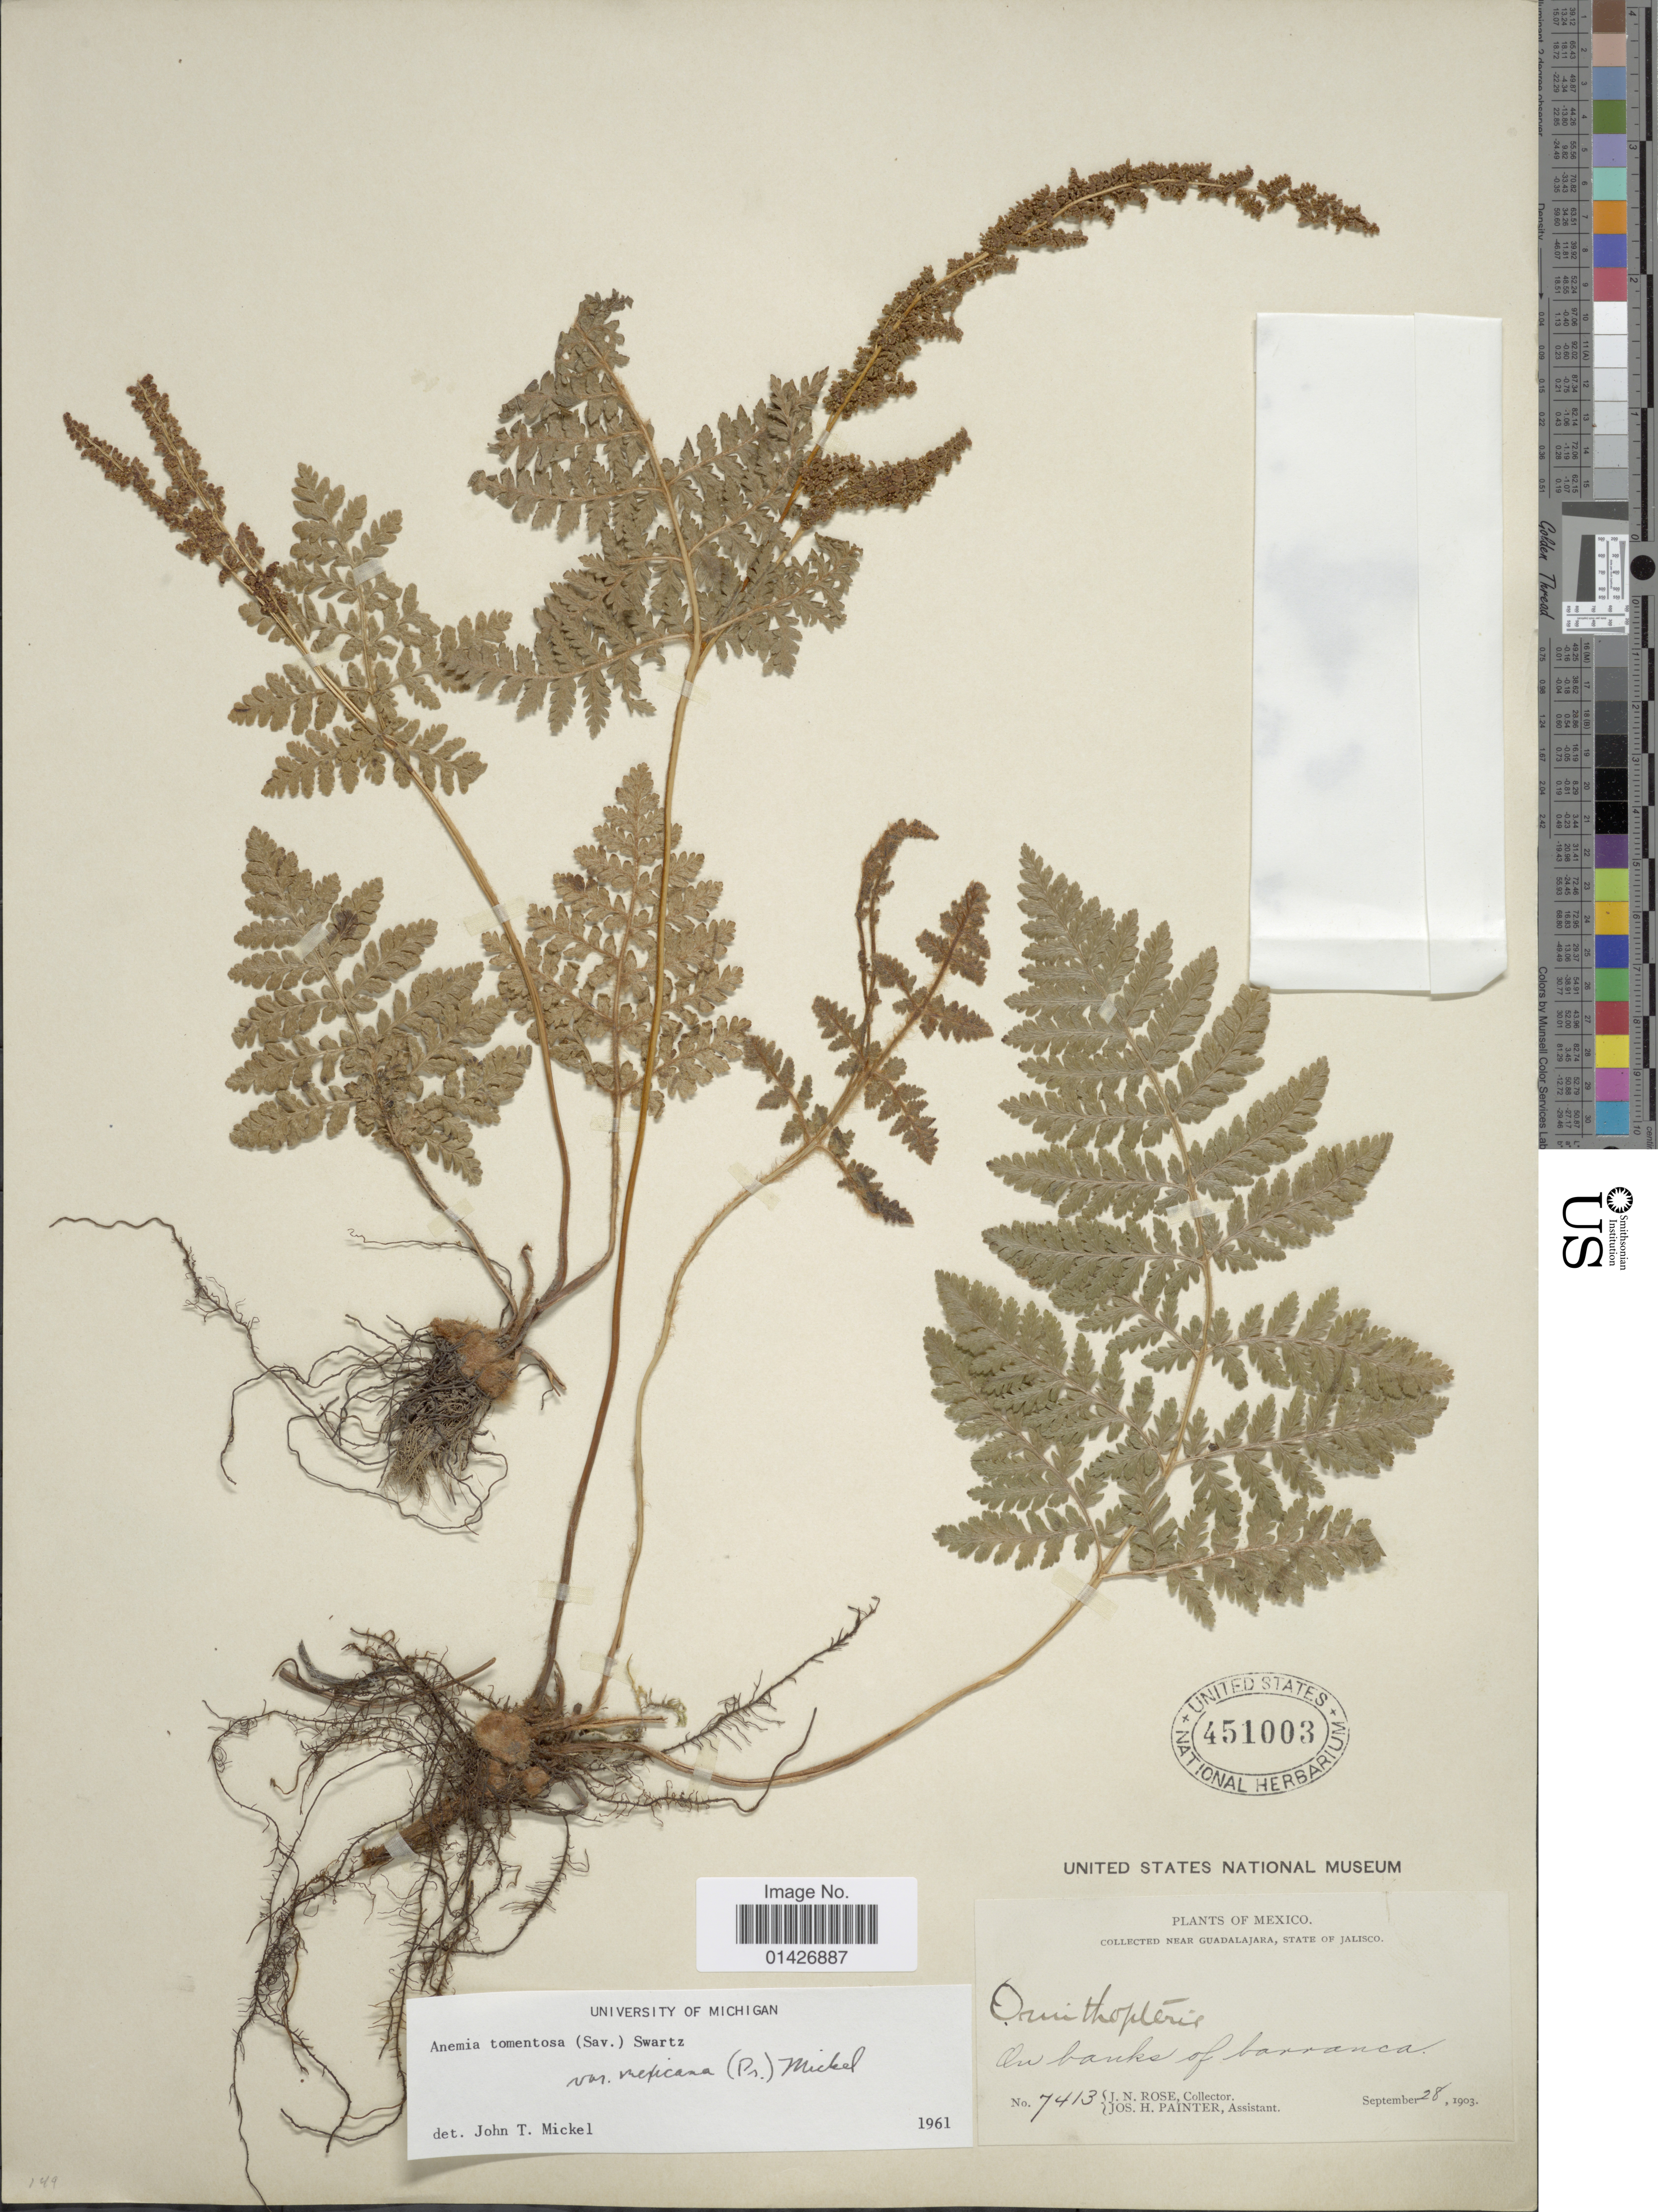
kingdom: Plantae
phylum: Tracheophyta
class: Polypodiopsida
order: Schizaeales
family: Anemiaceae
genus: Anemia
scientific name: Anemia tomentosa var. mexicana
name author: (C. Presl) Mickel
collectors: J. N. Rose & J. H. Painter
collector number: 7413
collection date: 1903-09-28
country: Mexico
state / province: Jalisco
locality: Near Guadalajara, On banks of Barranca.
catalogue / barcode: US 451003